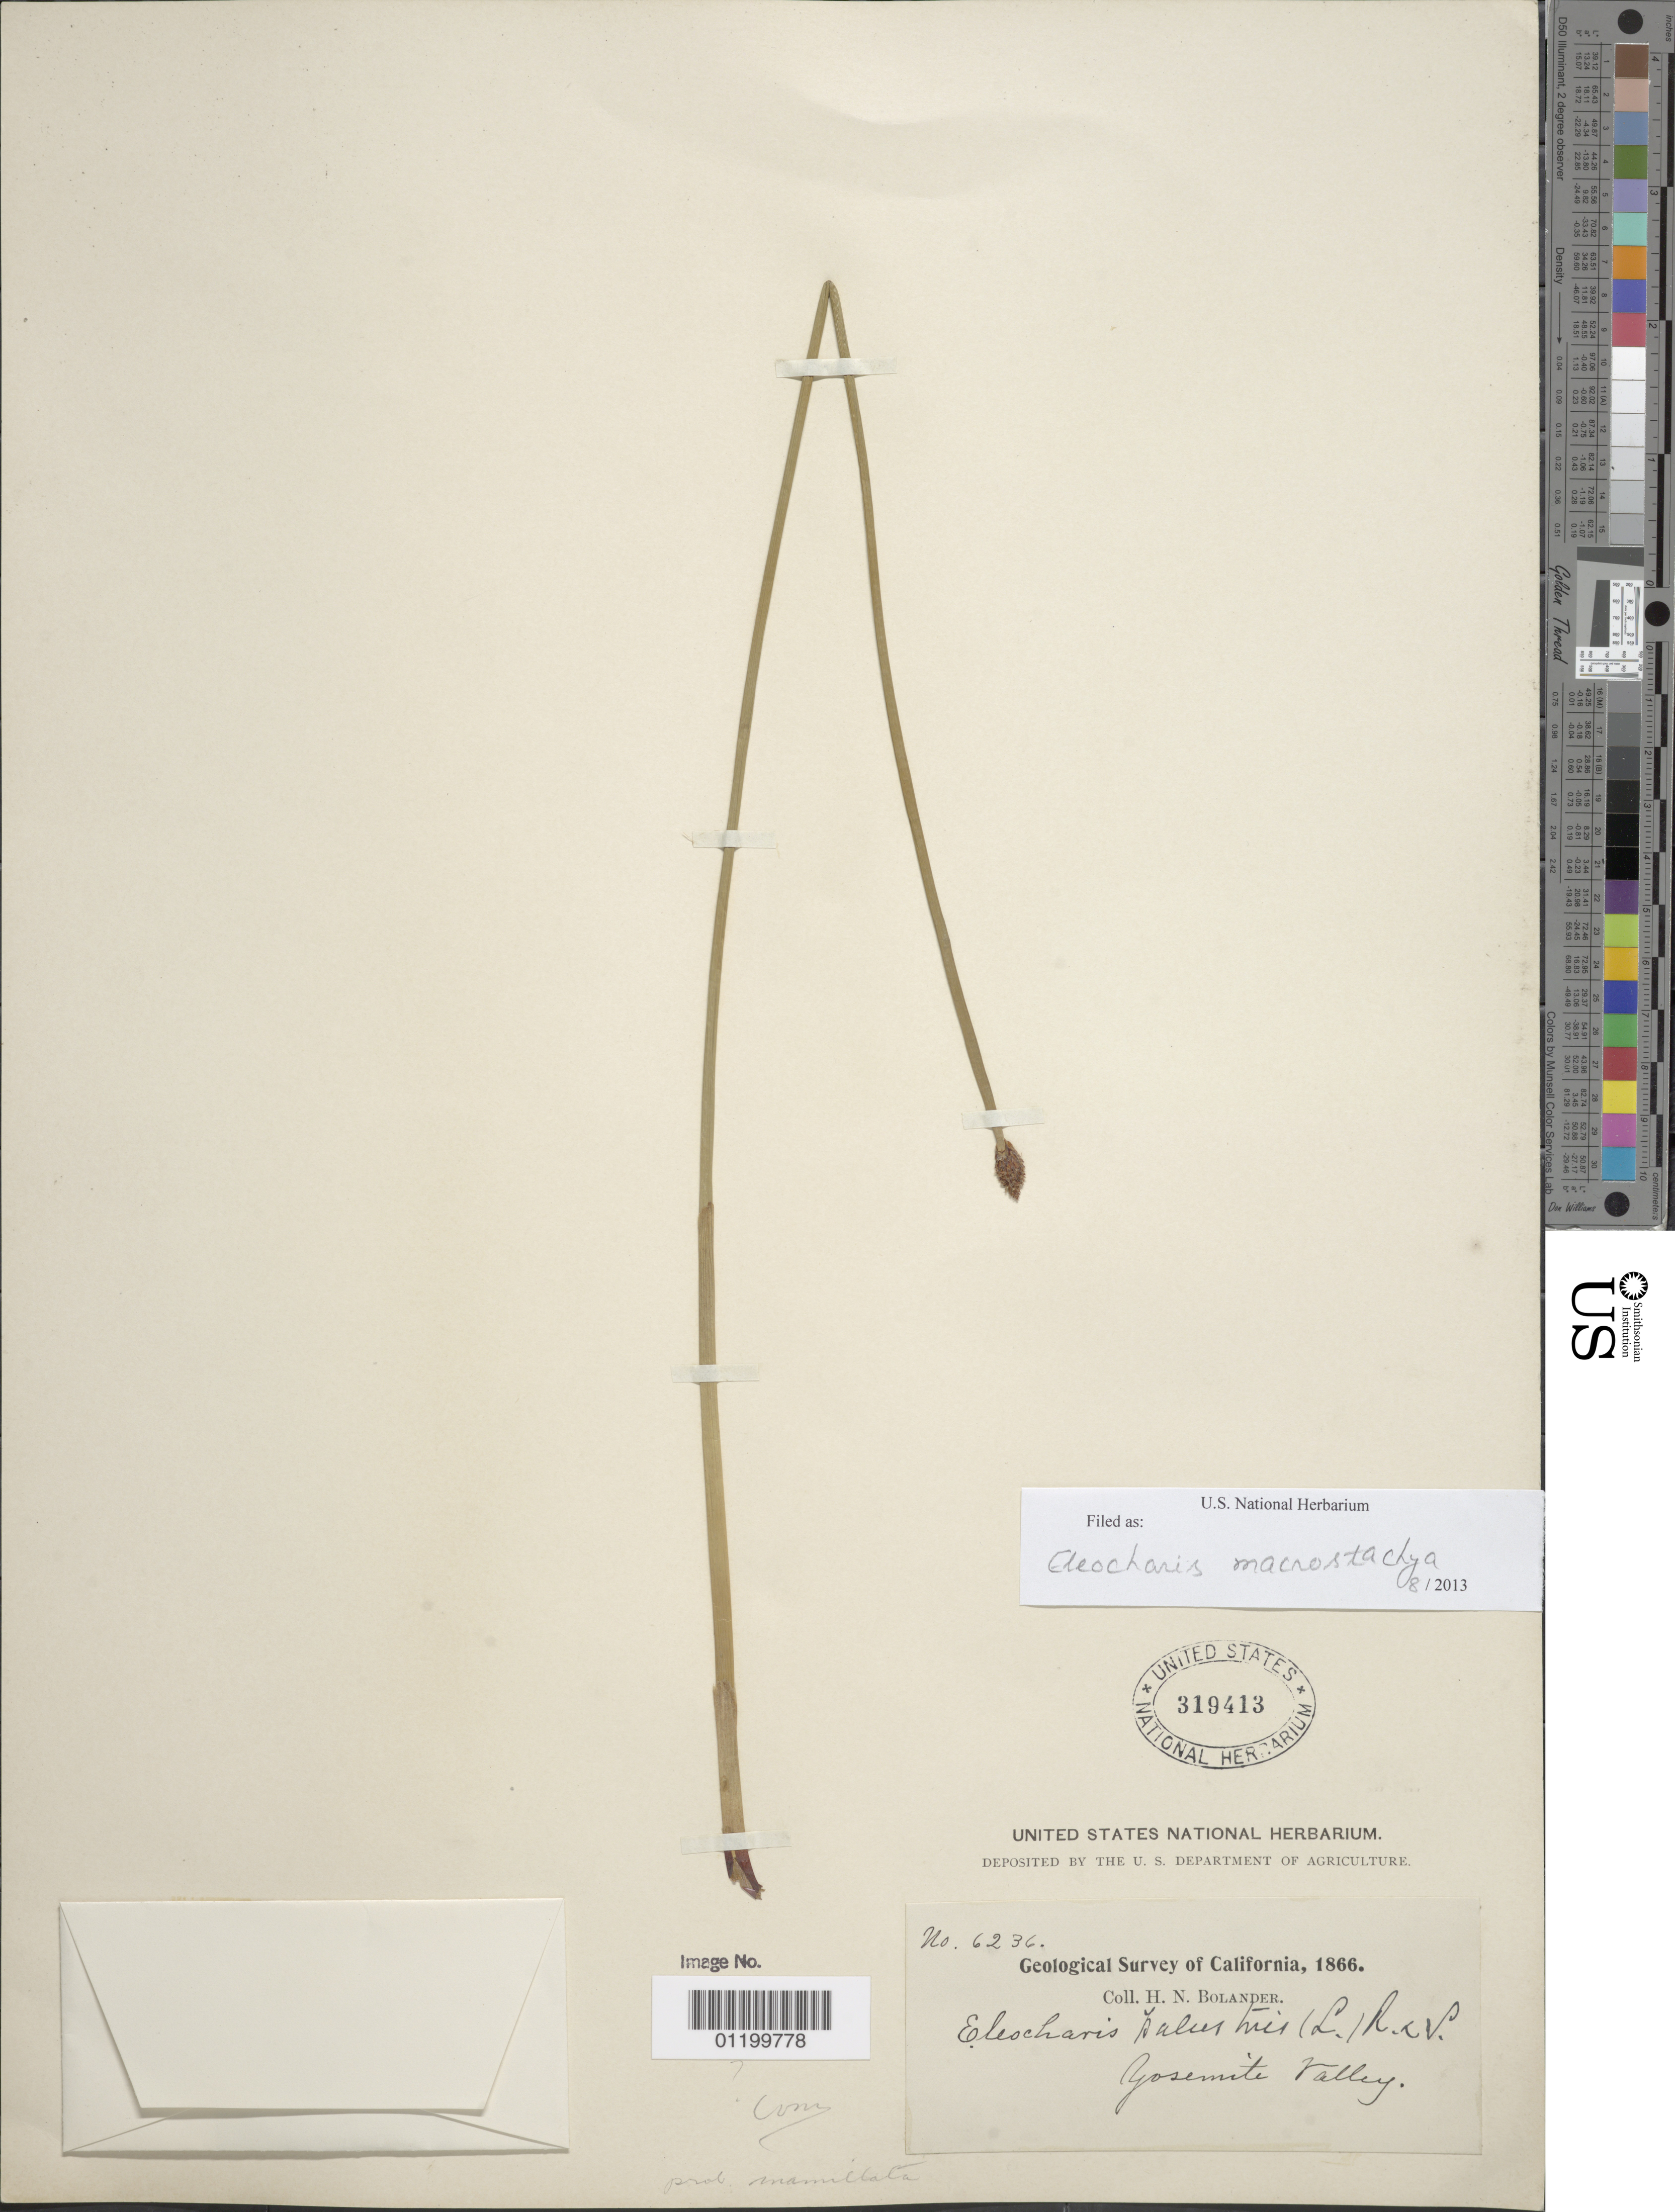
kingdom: Plantae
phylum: Tracheophyta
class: Liliopsida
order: Poales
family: Cyperaceae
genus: Eleocharis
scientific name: Eleocharis macrostachya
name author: Britton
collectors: H. Bolander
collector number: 6236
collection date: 1866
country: United States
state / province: California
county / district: Mariposa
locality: Yosemite Valley.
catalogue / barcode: US 319413